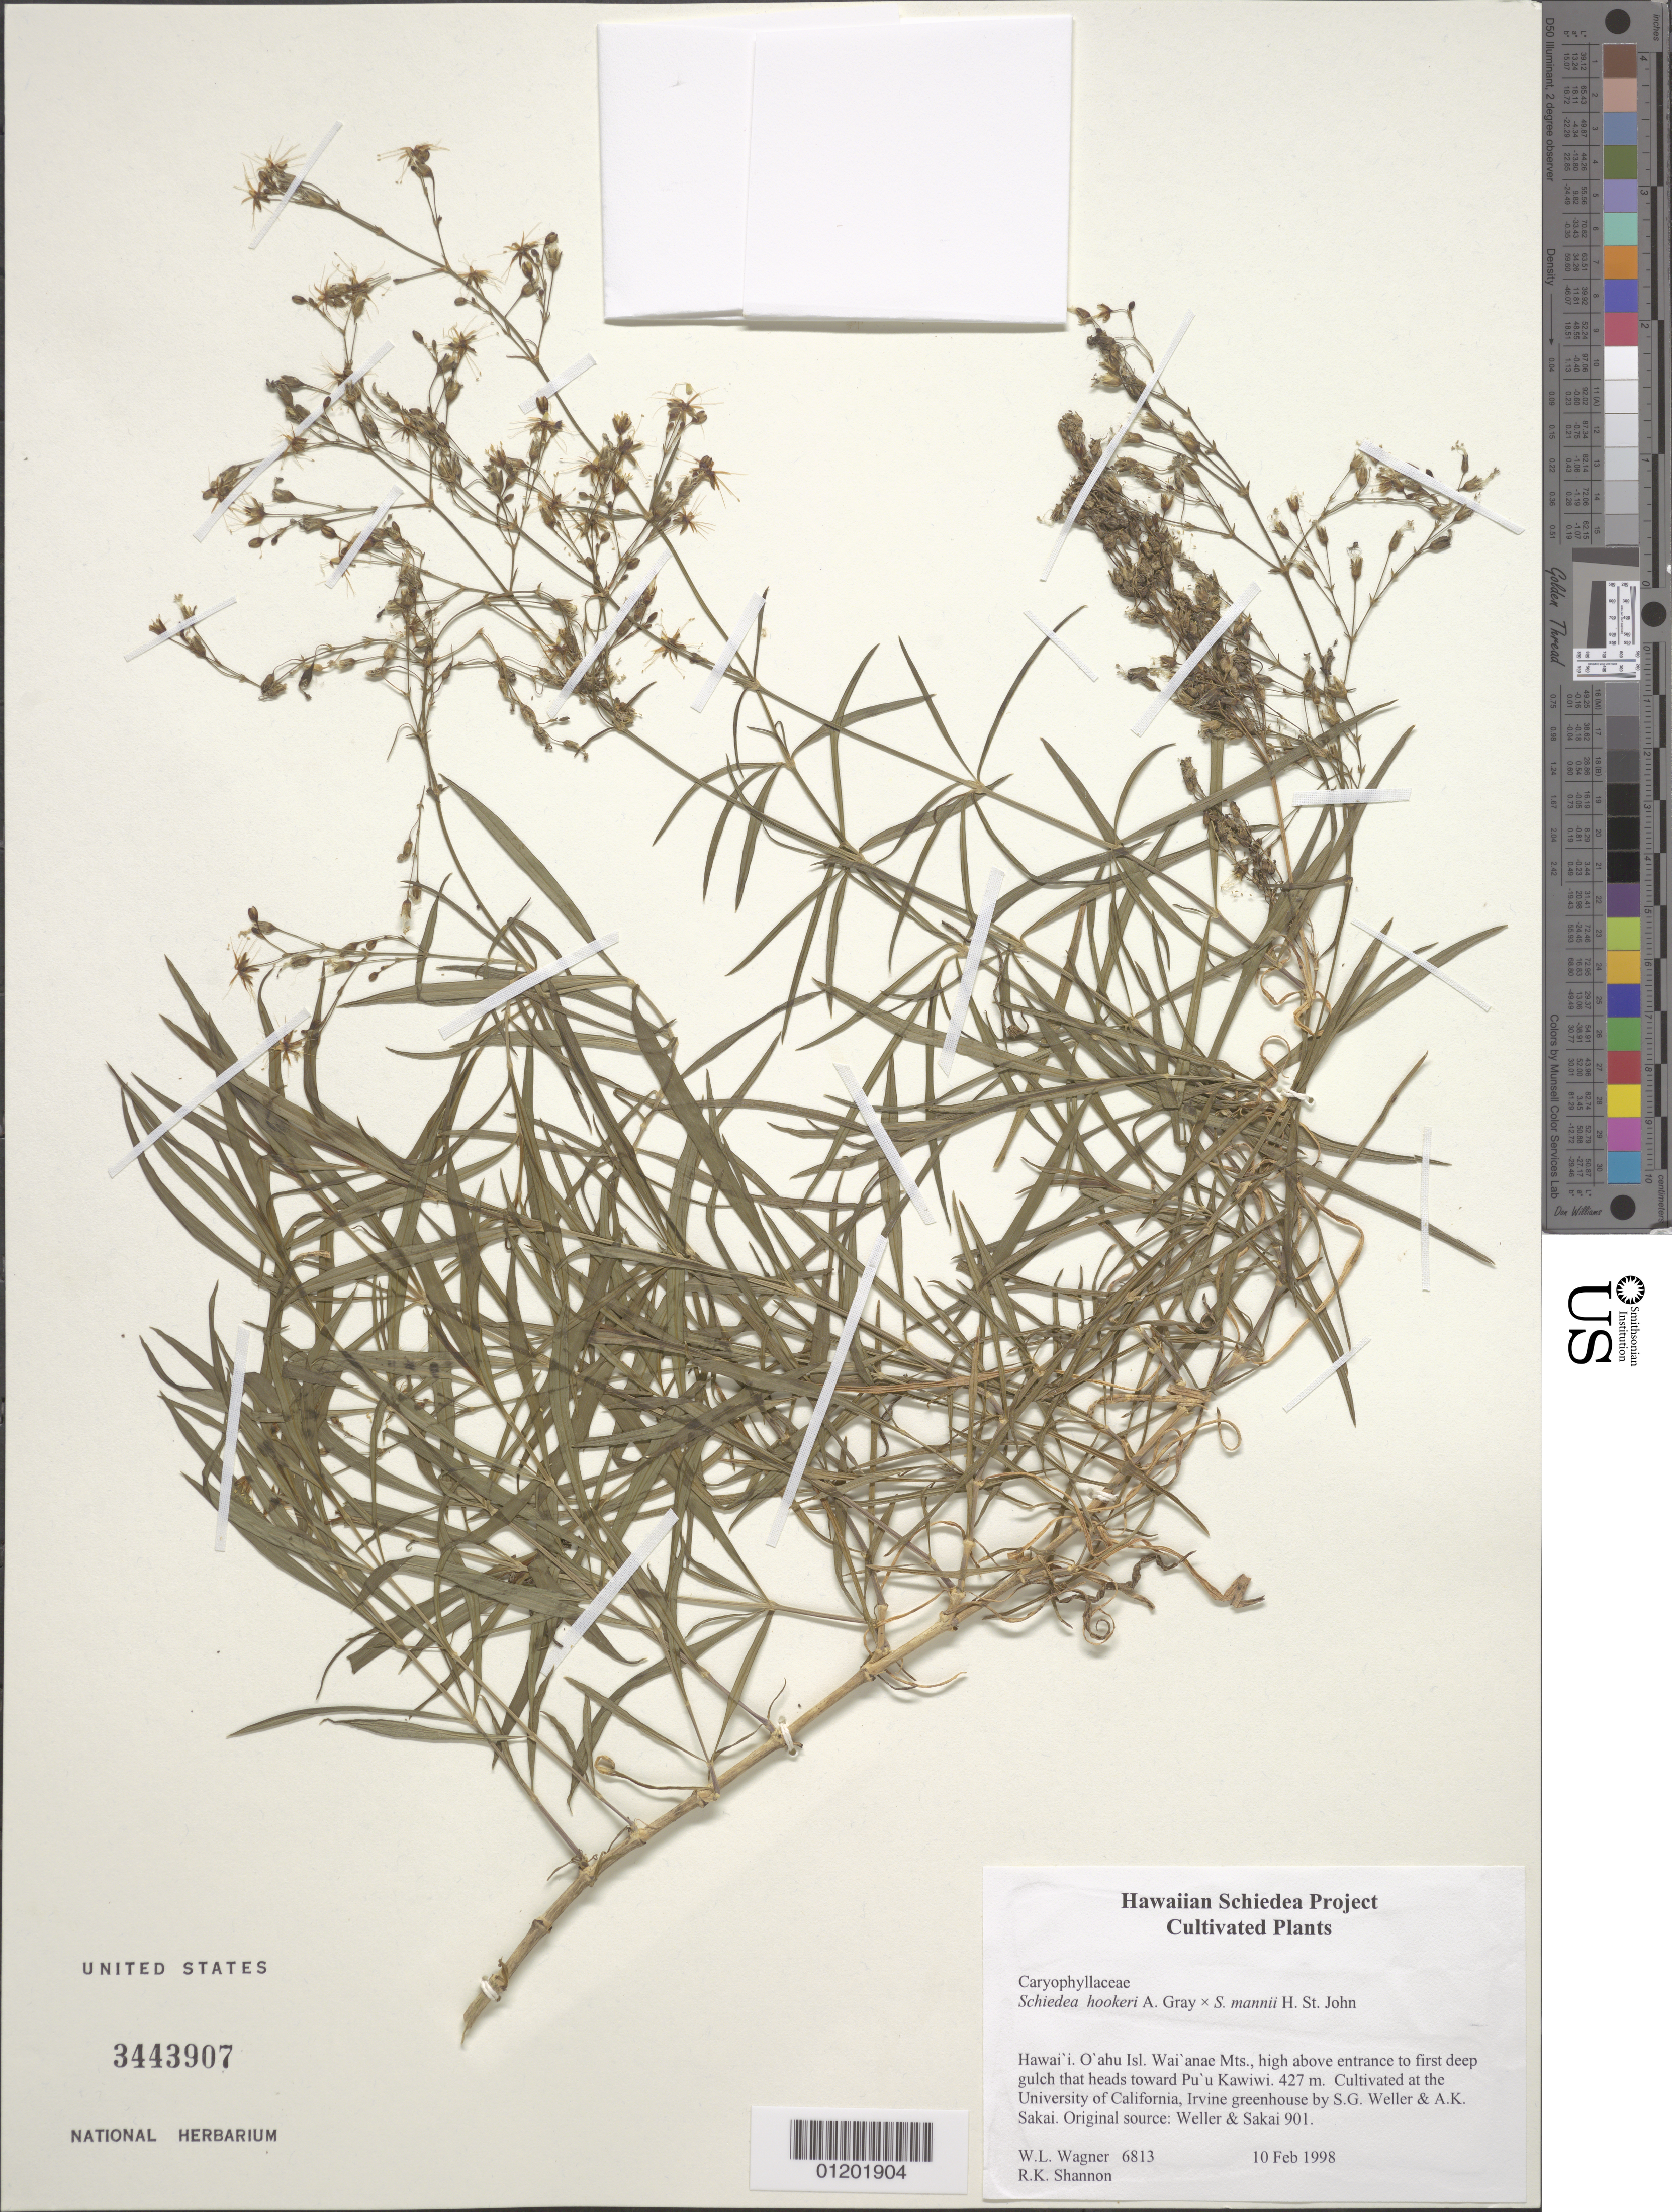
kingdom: Plantae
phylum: Tracheophyta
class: Magnoliopsida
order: Caryophyllales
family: Caryophyllaceae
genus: Schiedea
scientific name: Schiedea hookeri x S. mannii H. St. John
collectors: W. L. Wagner & R. Shannon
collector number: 6813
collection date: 1998-02-10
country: United States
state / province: California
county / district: Orange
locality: University of California, Irvine greenhouse.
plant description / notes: Cultivated at the University of California, Irvine greenhouse by S.G. Weller & A.K. Sakai. Original source: Weller & Sakai 901, O'ahu, Wai'anae Mts., high above entrance to first deep gulch that heads toward Pu'u Kawiwi, 427 m.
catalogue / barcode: US 3443907